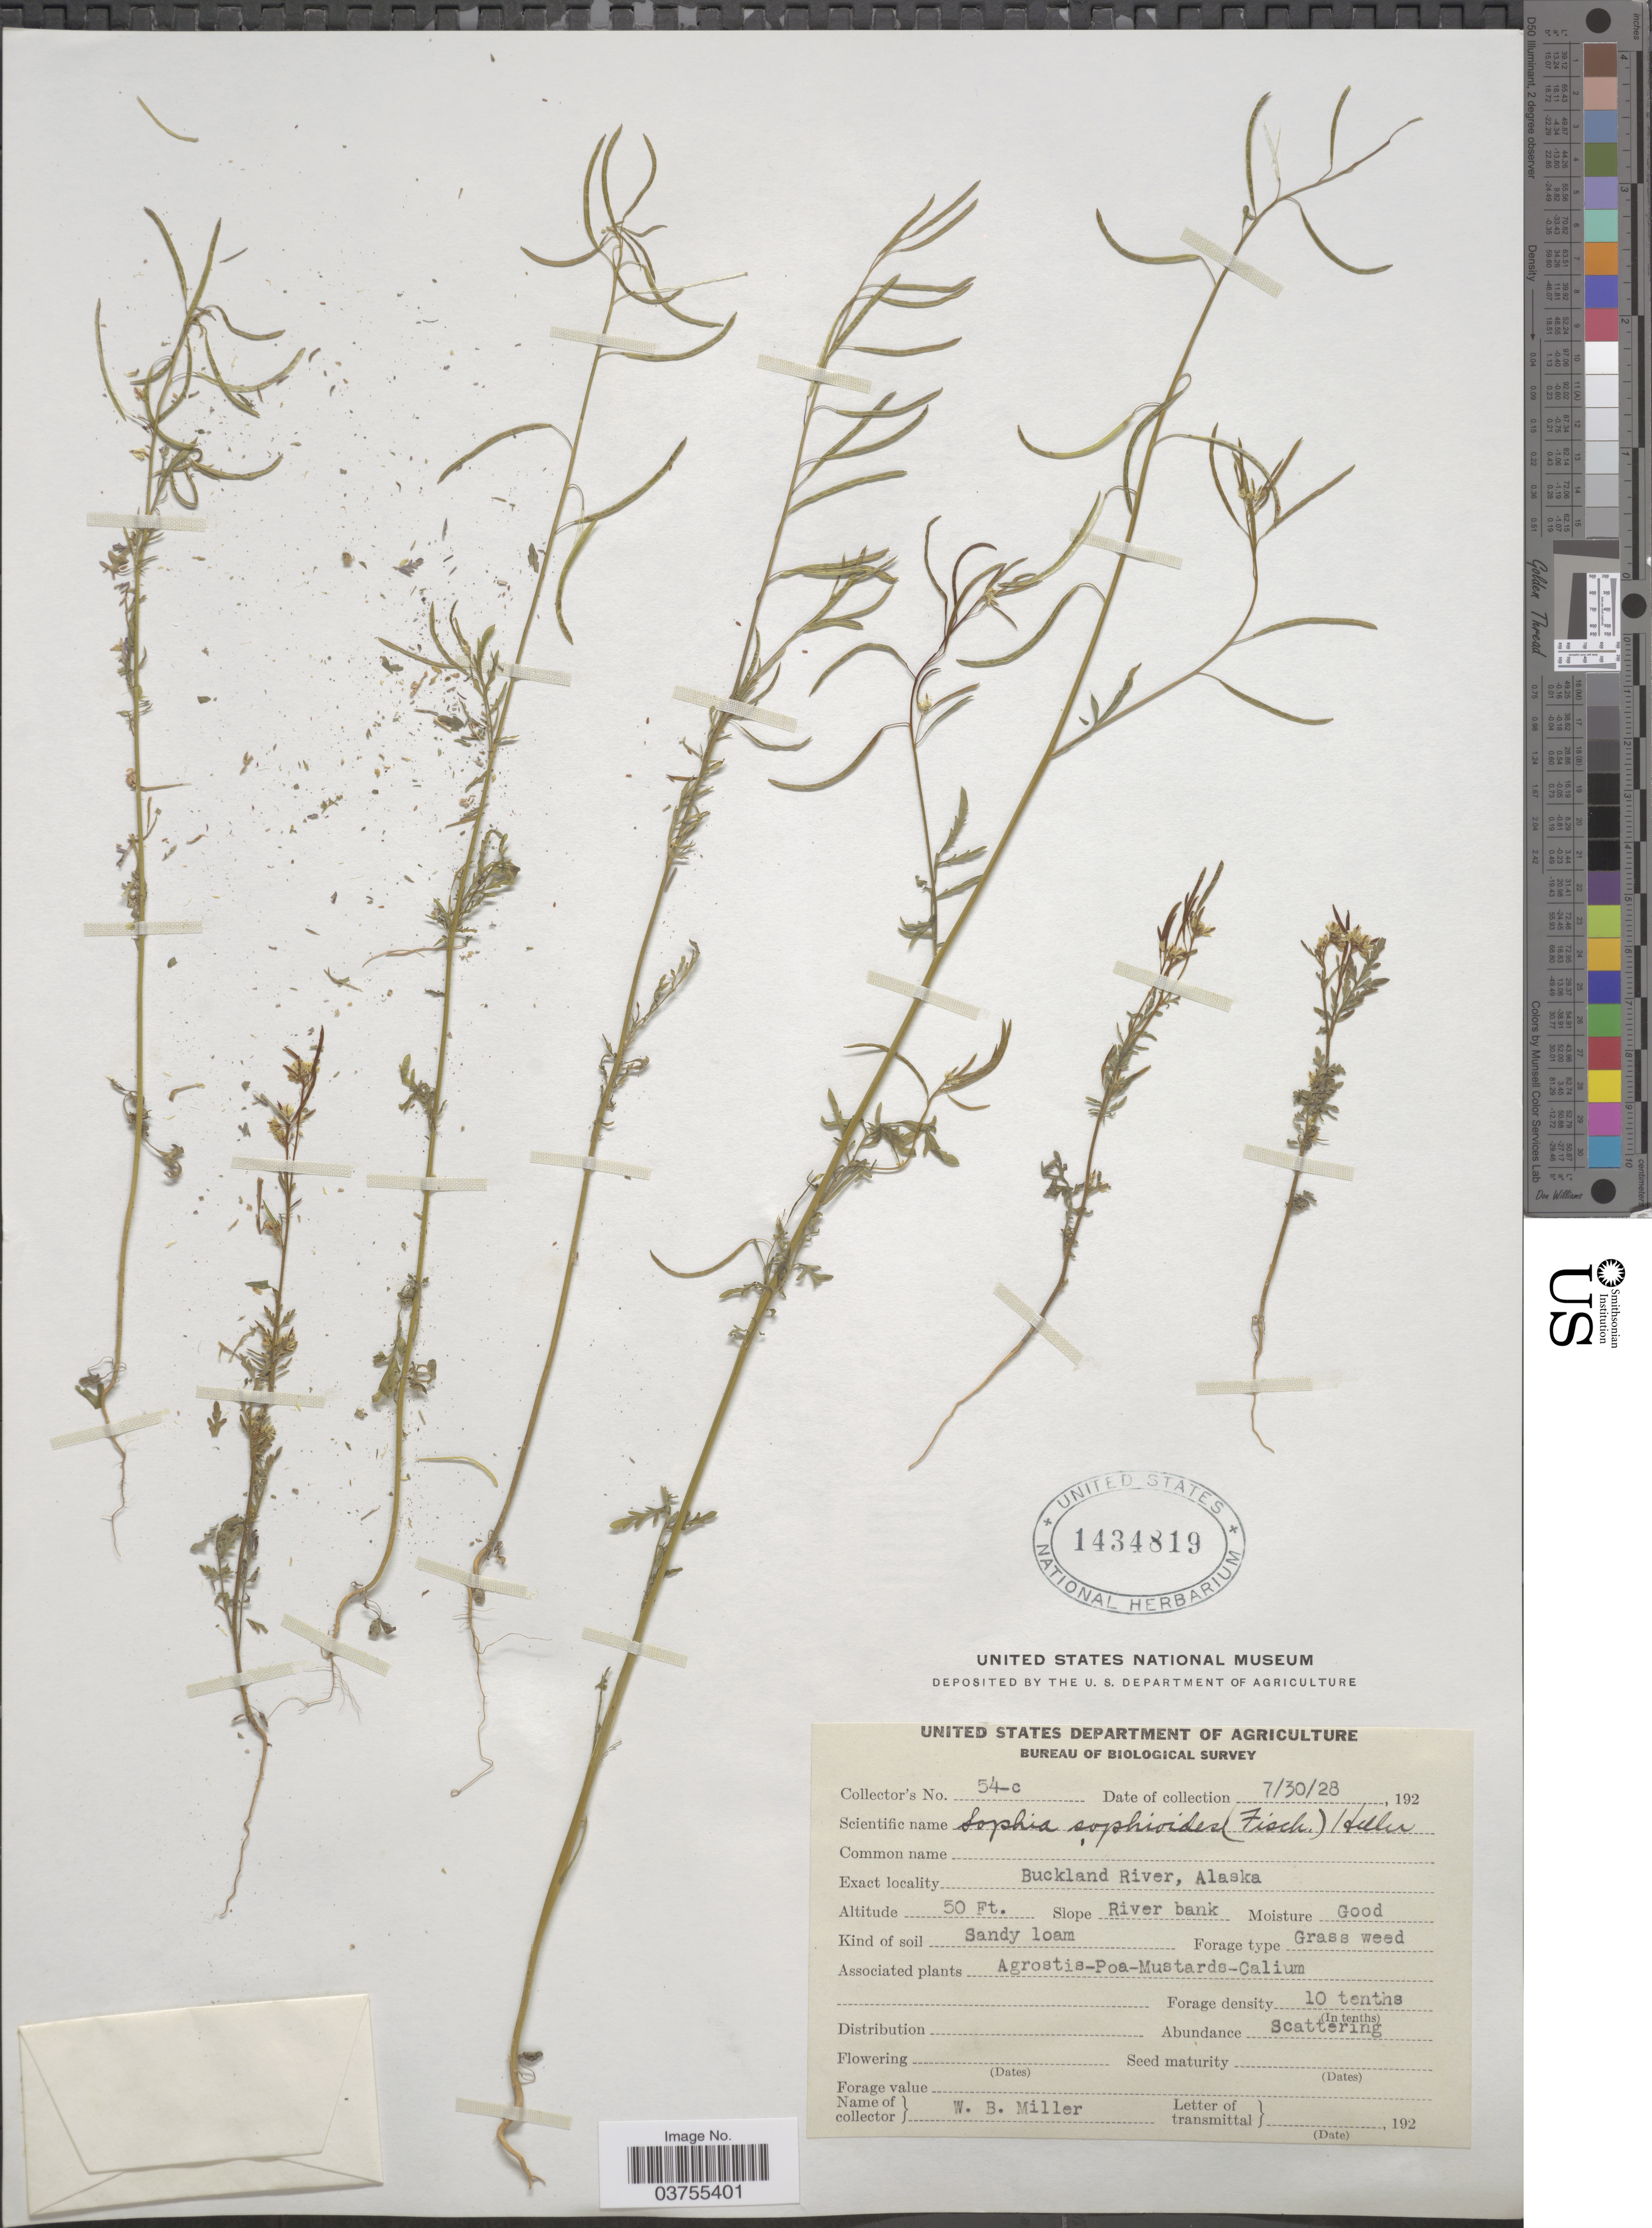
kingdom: Plantae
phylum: Tracheophyta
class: Magnoliopsida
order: Brassicales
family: Brassicaceae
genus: Descurainia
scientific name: Descurainia sophioides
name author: (Fisch.) O.E. Schultz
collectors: W. Miller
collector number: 54-c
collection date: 1928-07-30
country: United States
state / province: Alaska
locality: Buckland River.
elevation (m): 15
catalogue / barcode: US 1434819